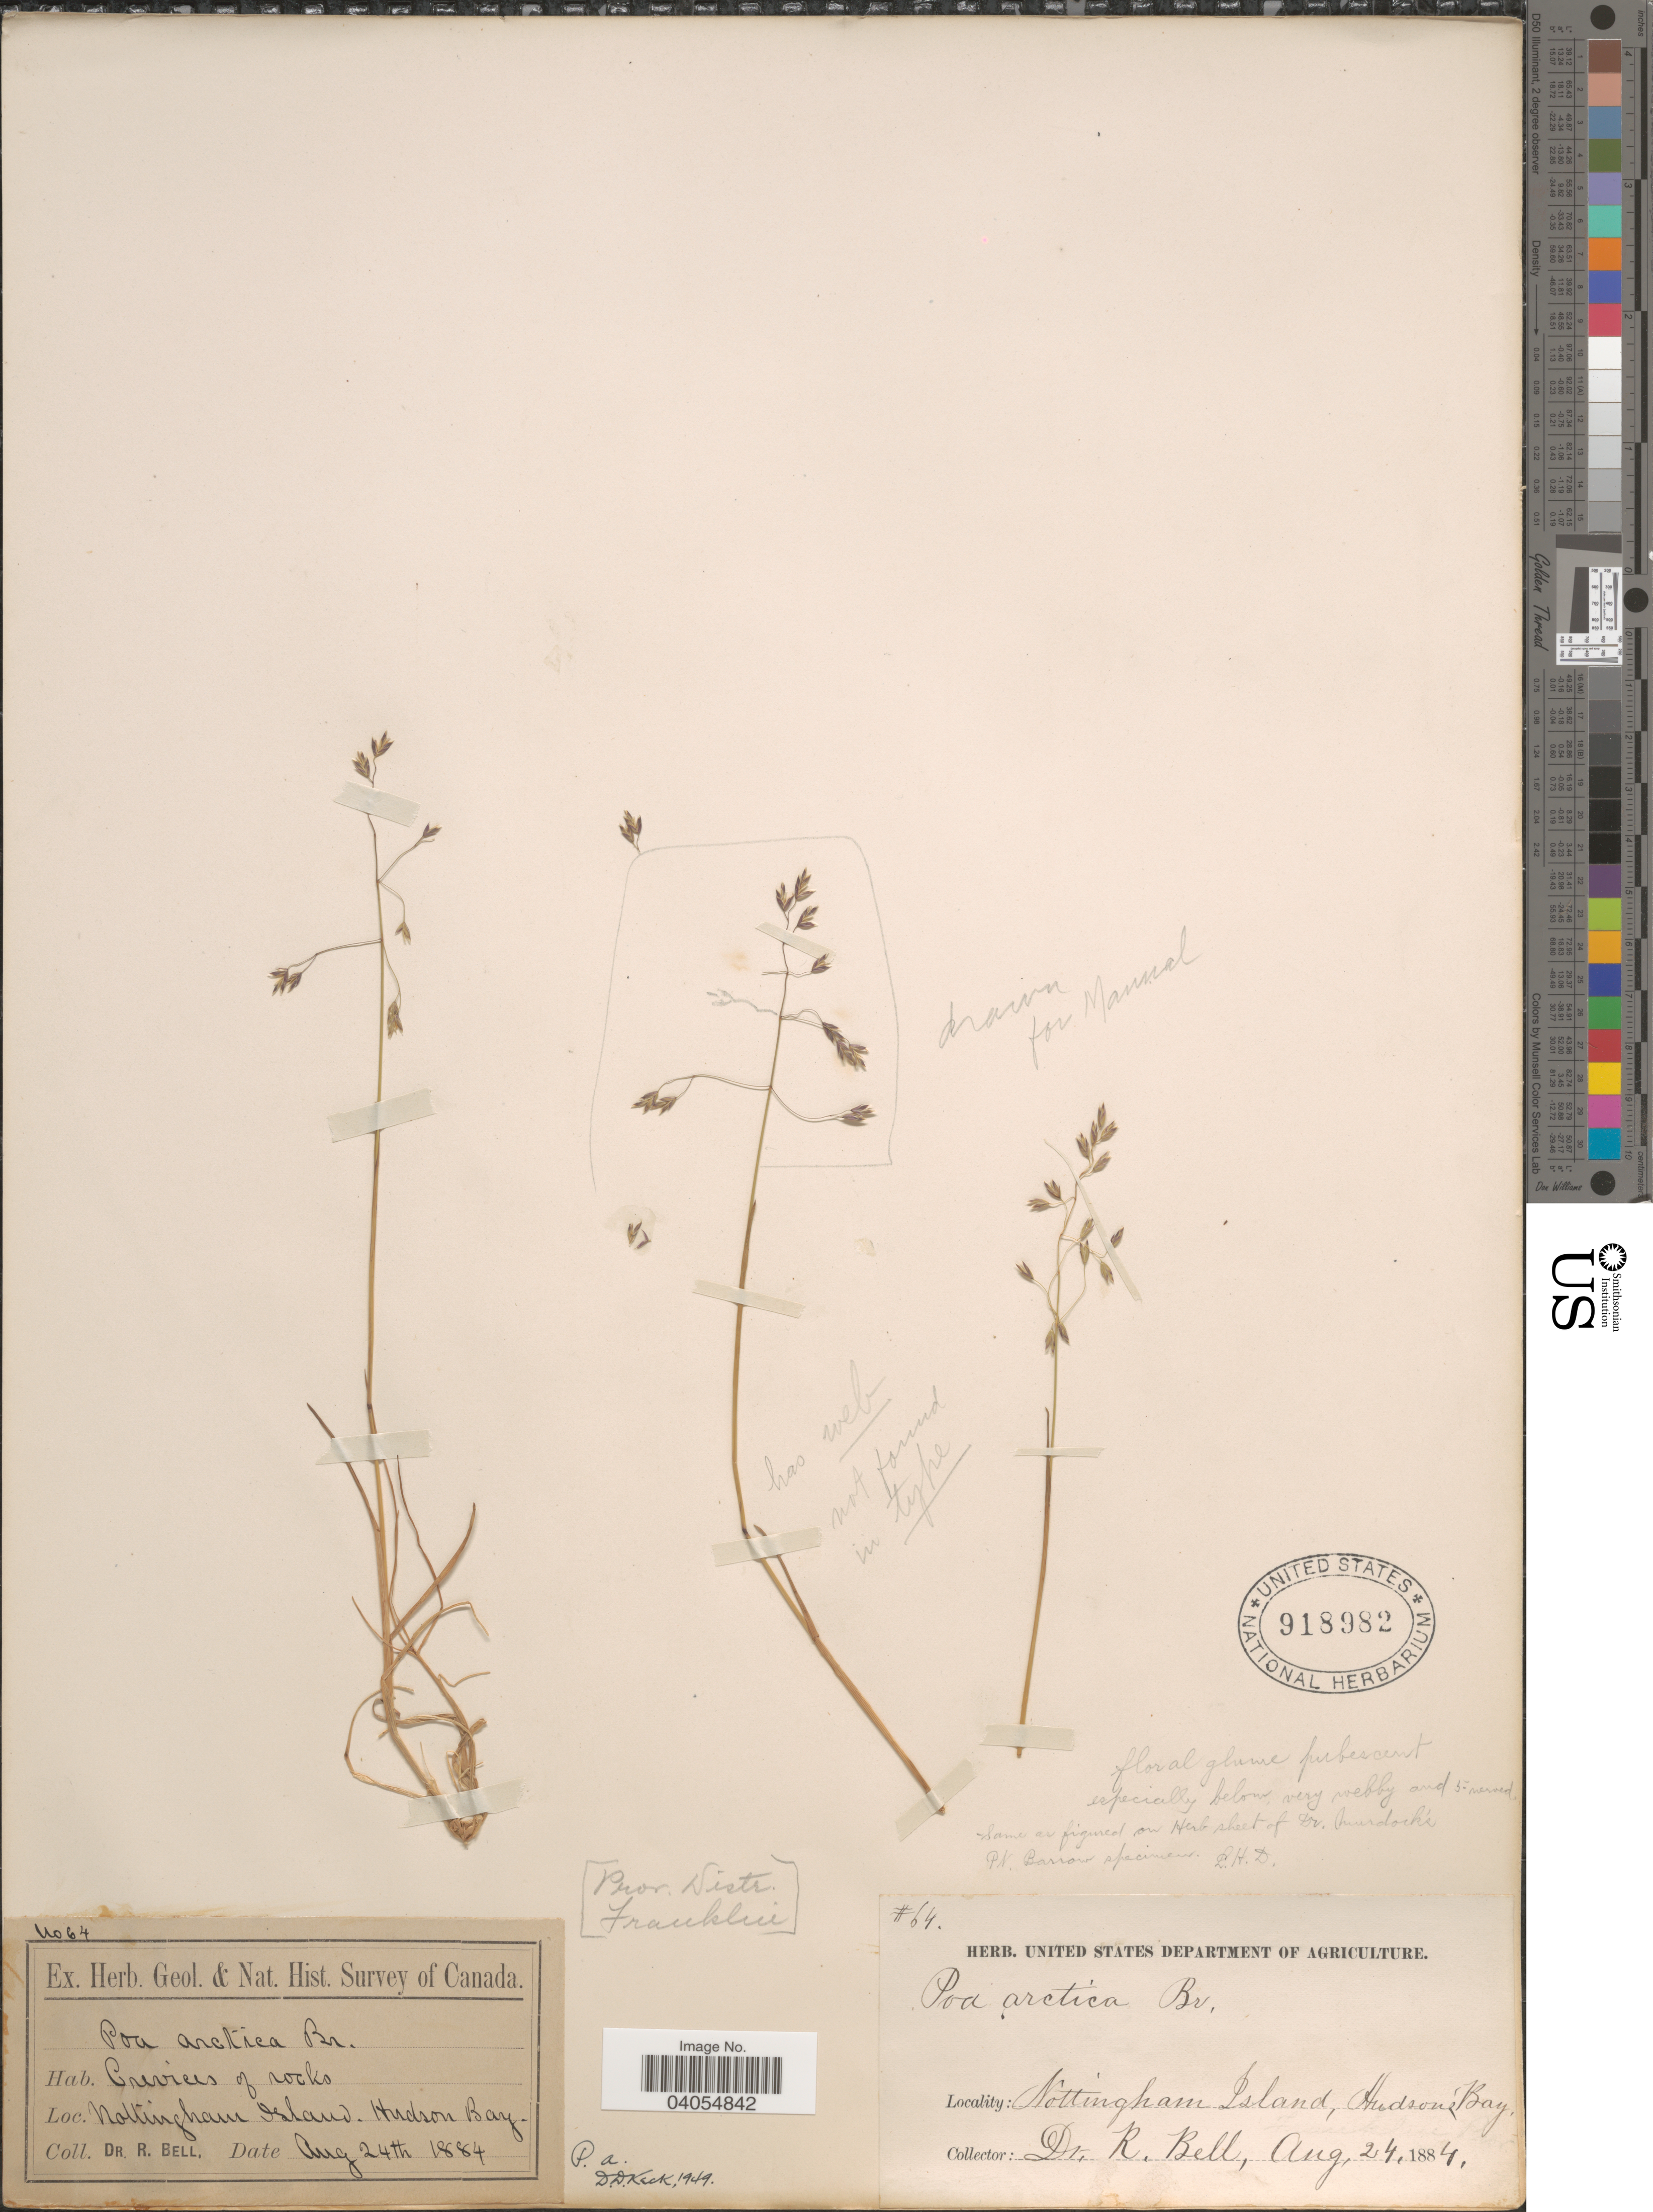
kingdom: Plantae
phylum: Tracheophyta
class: Liliopsida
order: Poales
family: Poaceae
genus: Poa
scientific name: Poa arctica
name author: R. Br.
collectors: C. R. Bell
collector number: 64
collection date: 1884-08-24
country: Canada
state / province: Nunavut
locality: Nottingham Island, Hudson Bay. Prov. Distr. Franklin.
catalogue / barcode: US 918982